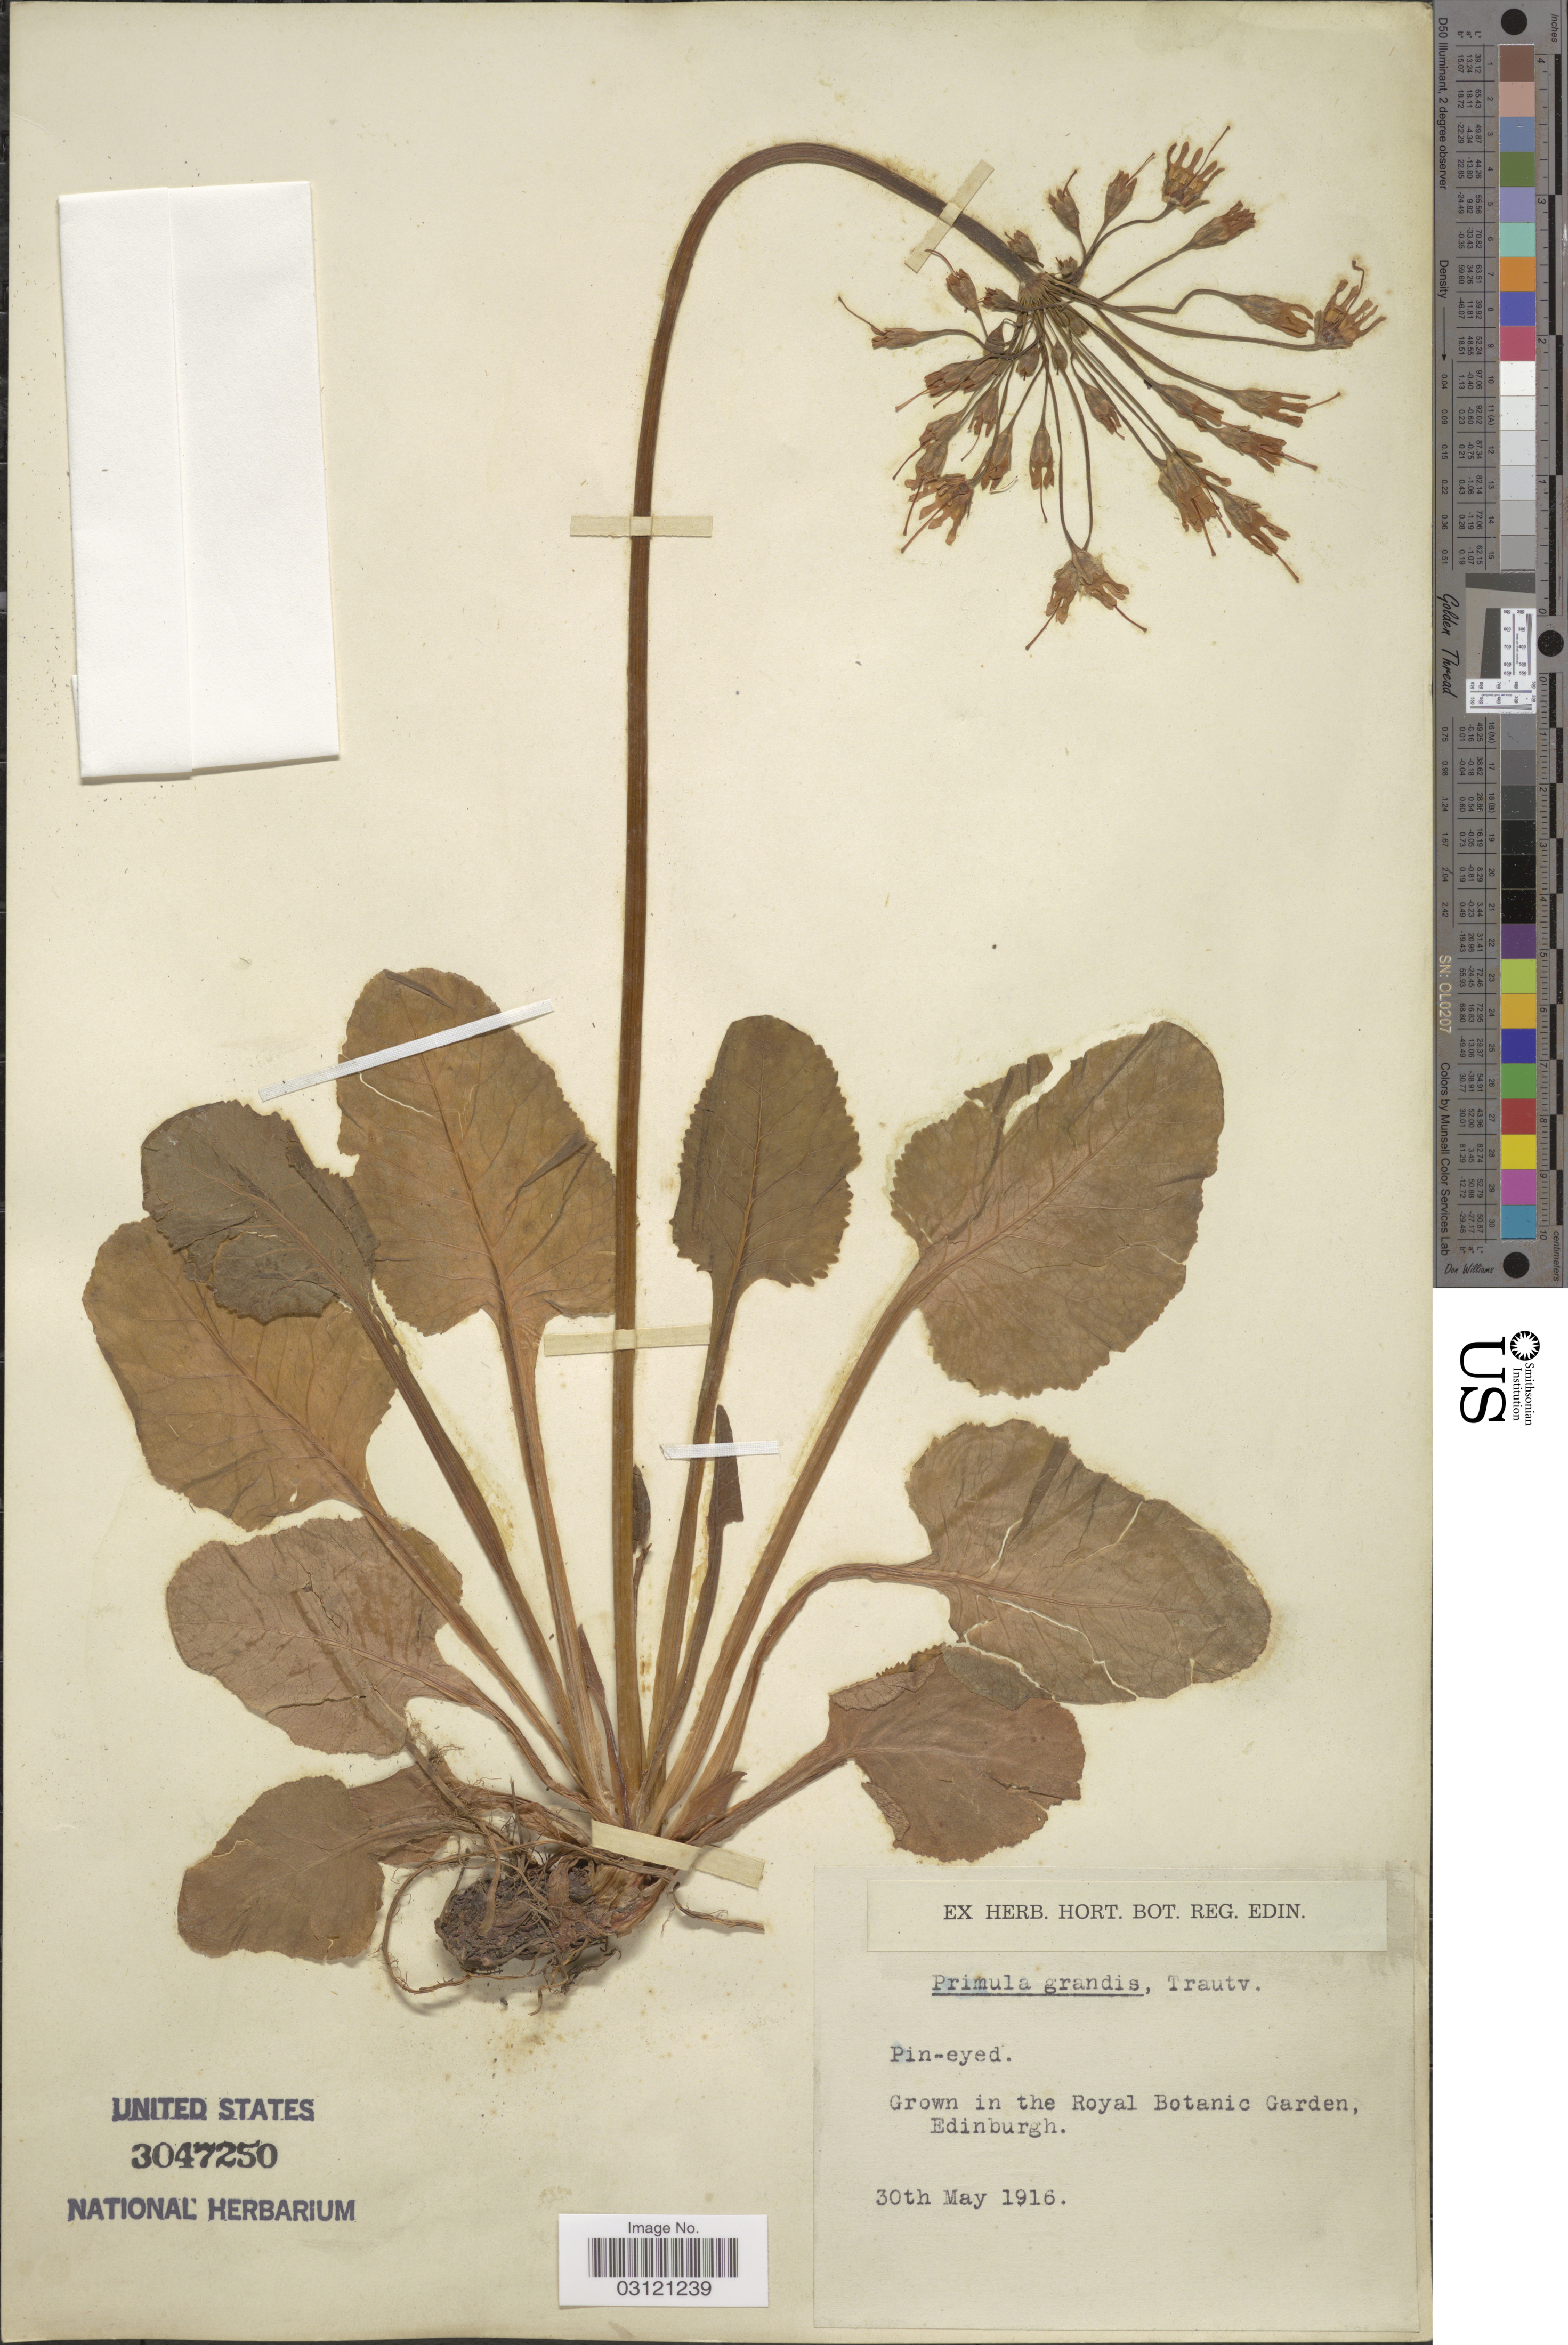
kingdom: Plantae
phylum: Tracheophyta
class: Magnoliopsida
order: Ericales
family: Primulaceae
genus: Primula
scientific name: Primula grandis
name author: Trautv.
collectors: Ex herb. Hort. Reg. Bot. Edin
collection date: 1916-05-30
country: United Kingdom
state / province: Scotland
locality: In the Royal Botanic Garden, Edinburgh.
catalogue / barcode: US 3047250